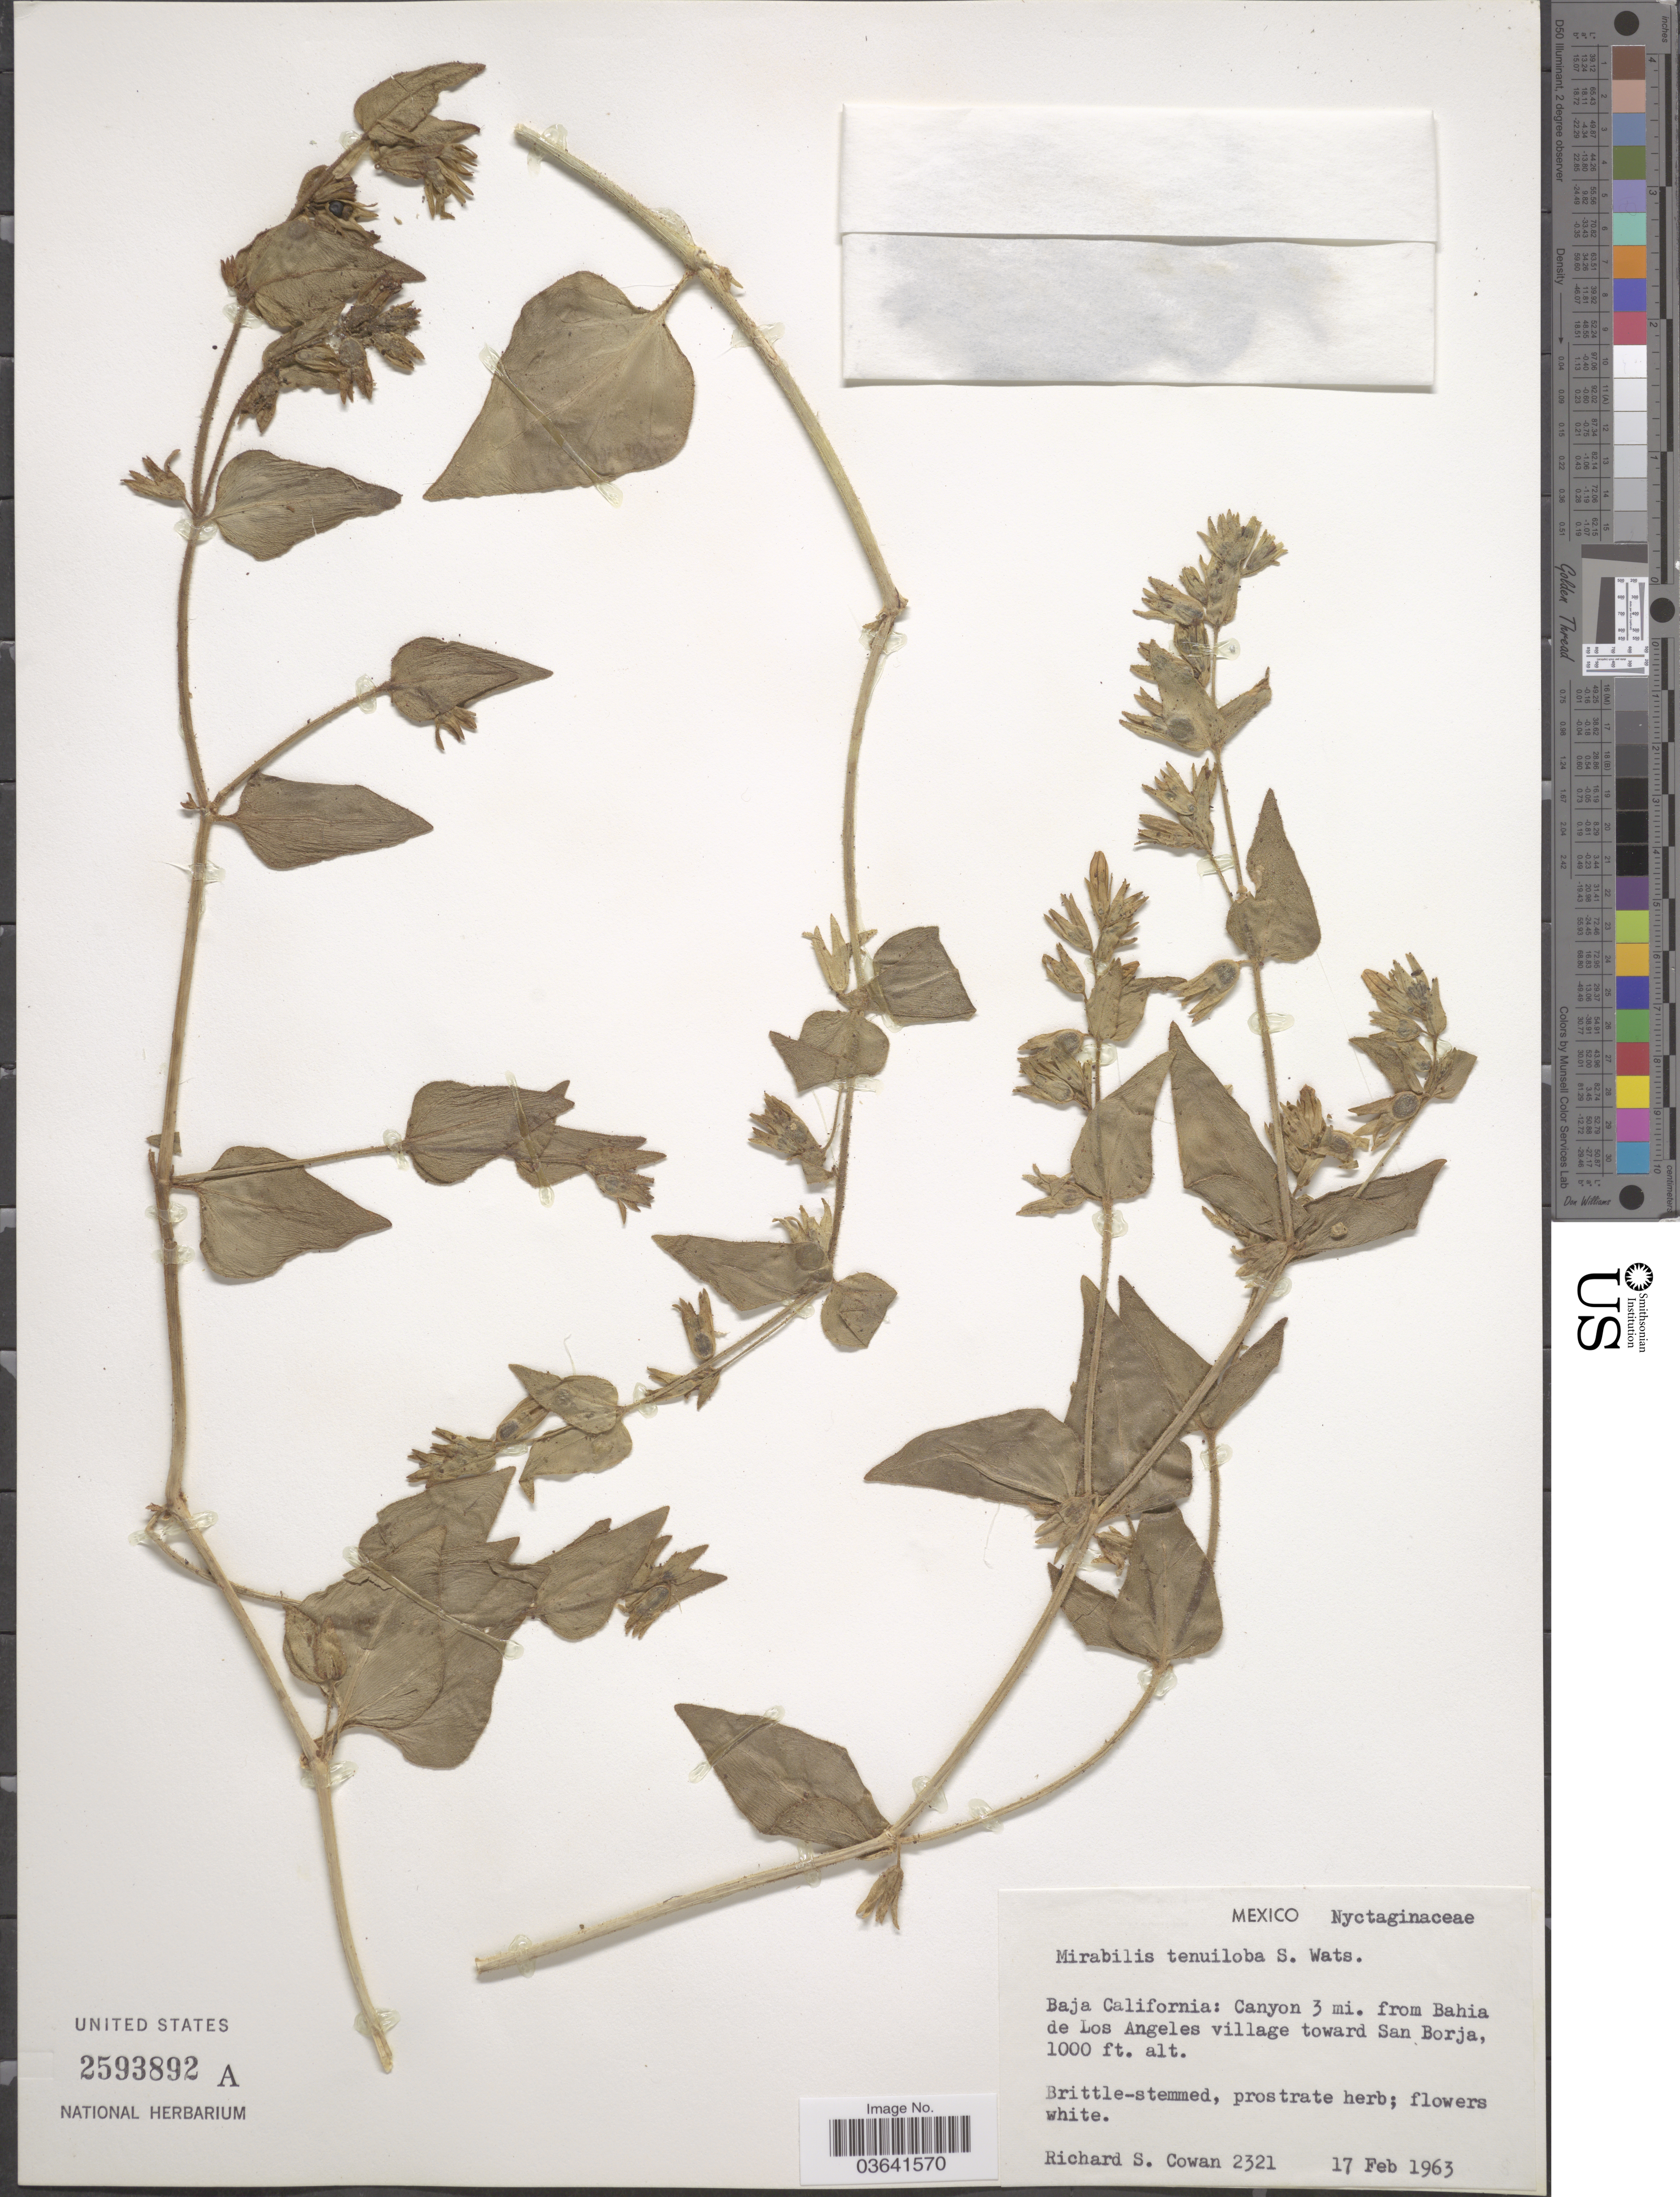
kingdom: Plantae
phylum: Tracheophyta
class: Magnoliopsida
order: Caryophyllales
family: Nyctaginaceae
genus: Mirabilis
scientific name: Mirabilis tenuiloba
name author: S. Watson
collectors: R. S. Cowan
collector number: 2321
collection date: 1963-02-17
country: Mexico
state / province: Baja California Norte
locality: Canyon 3 mi. from Bahia de Los Angeles village toward San Borja.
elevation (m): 305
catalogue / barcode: US 2593892A